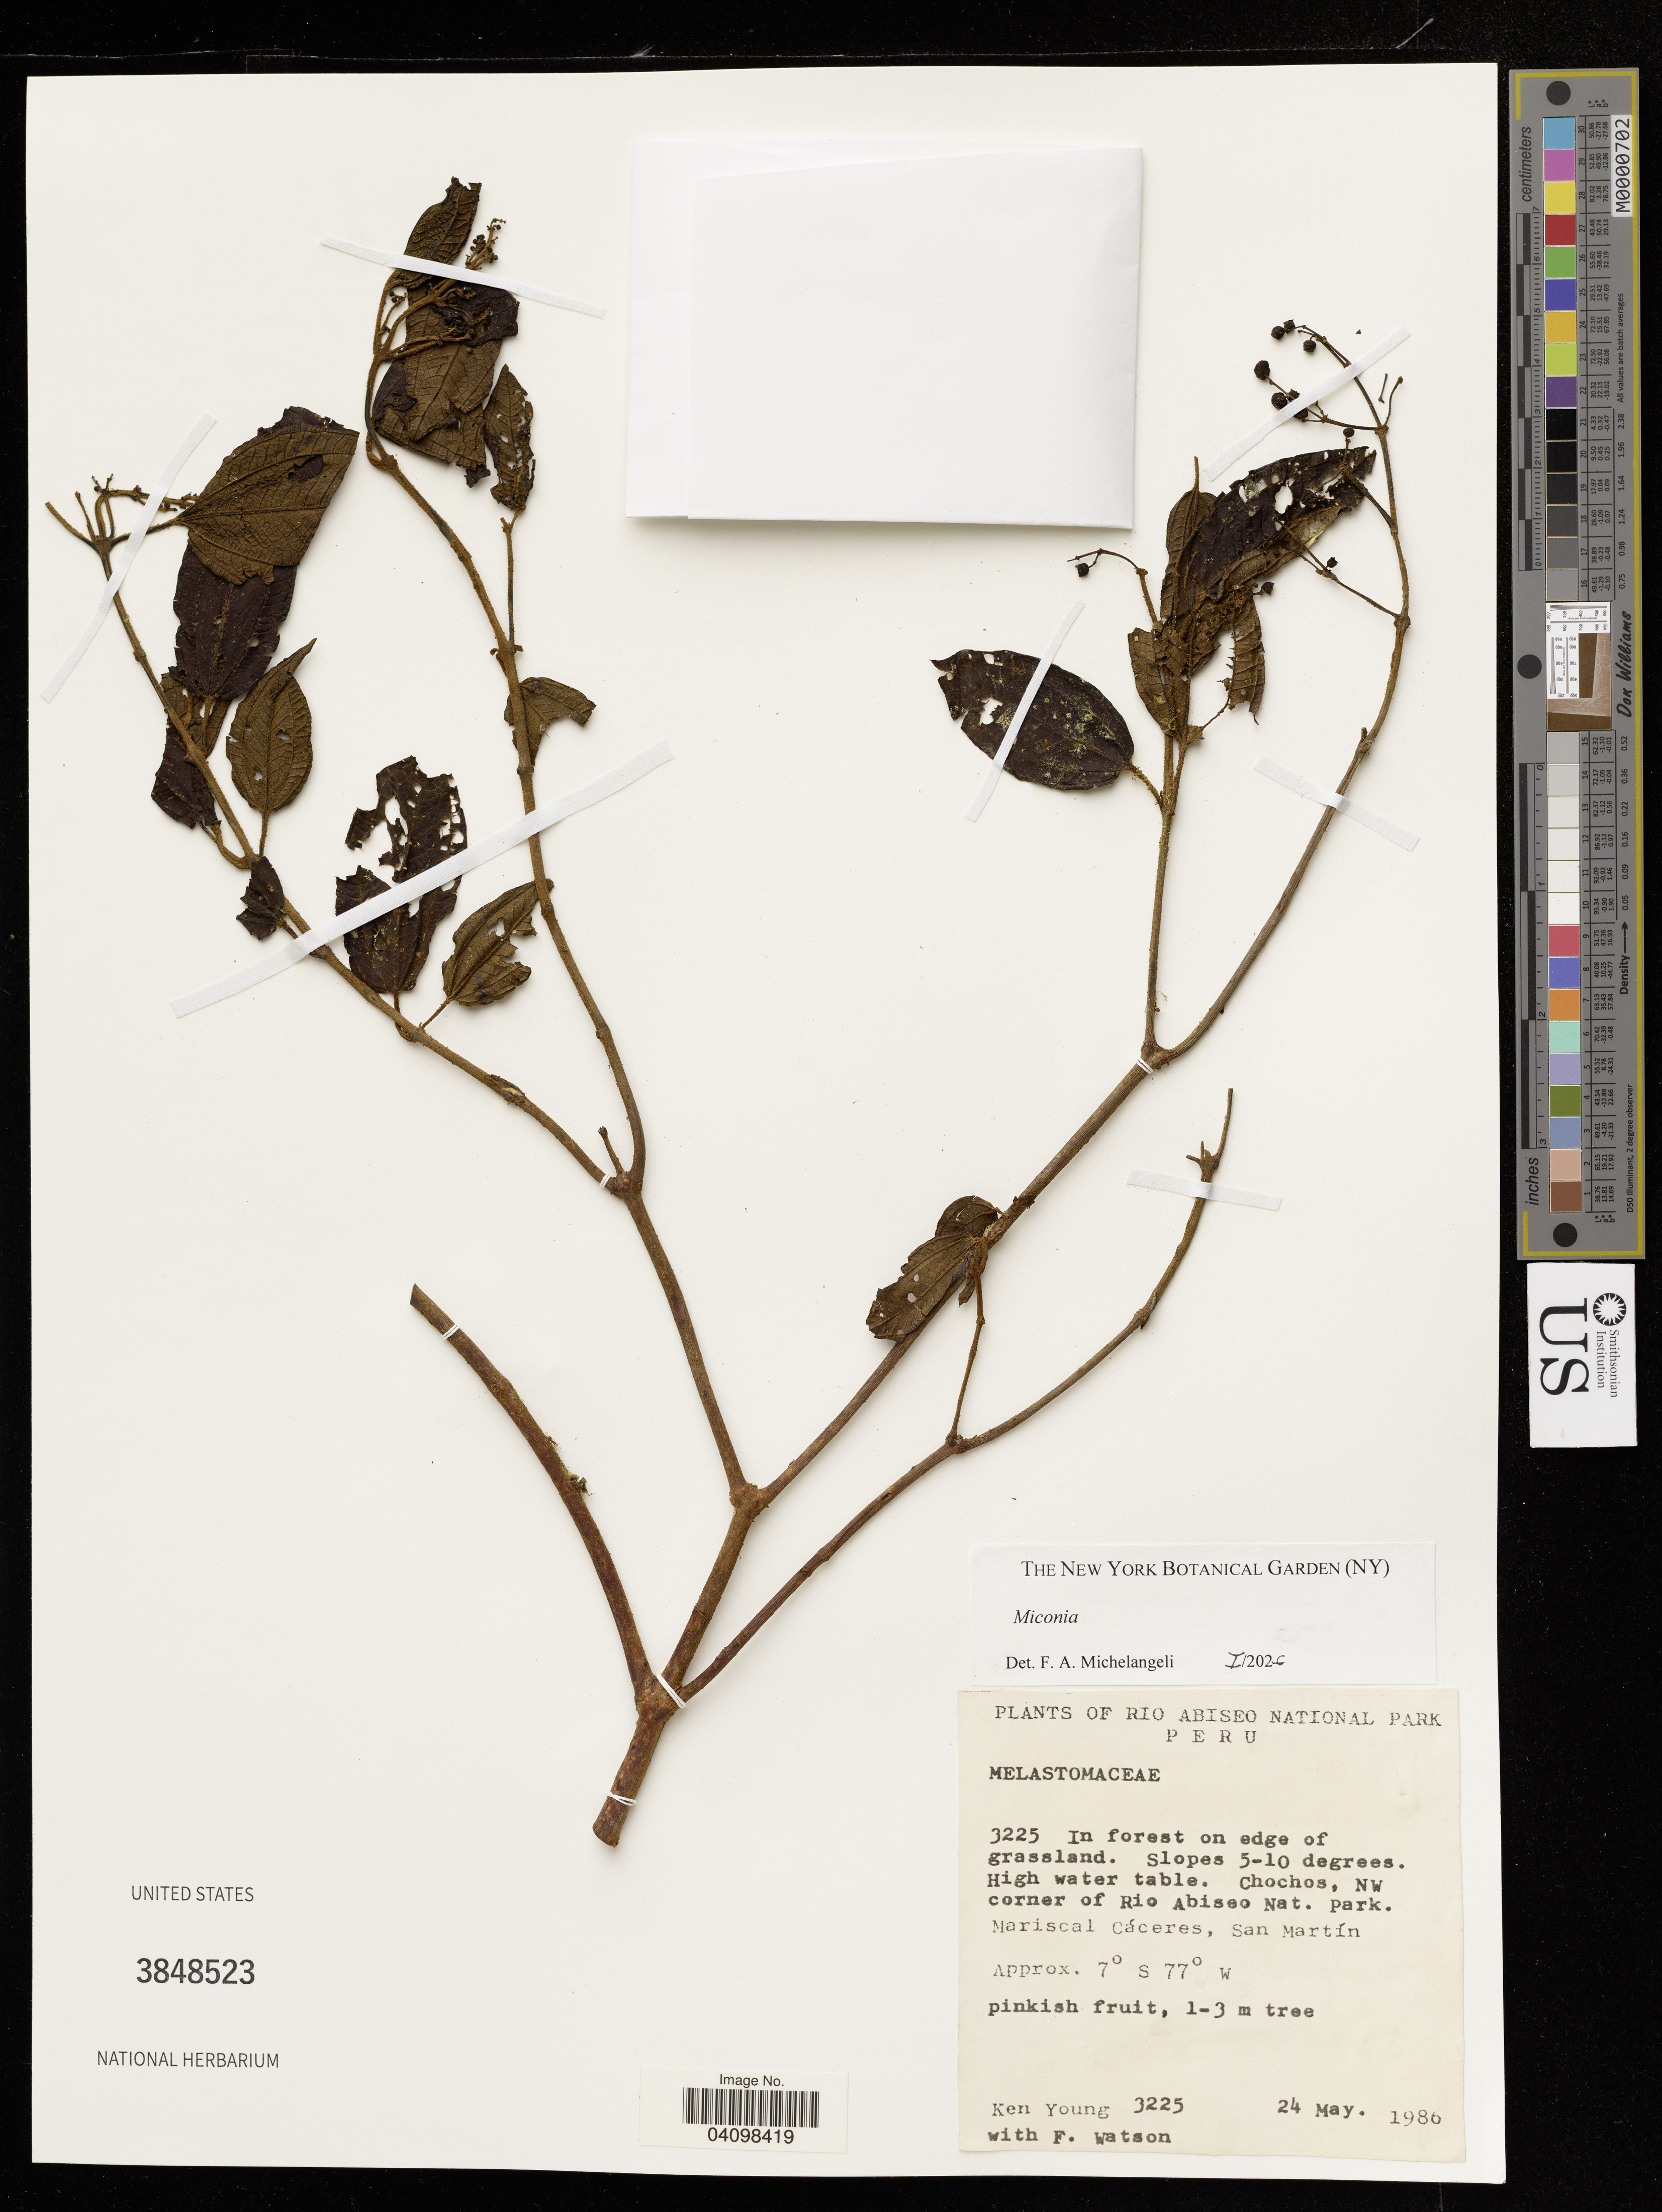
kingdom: Plantae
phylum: Tracheophyta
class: Magnoliopsida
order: Myrtales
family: Melastomataceae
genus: Miconia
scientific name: Miconia sp.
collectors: K. Young & F. Watson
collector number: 3225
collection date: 1986-05-24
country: Peru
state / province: San Martin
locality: In forest on edge of grassland, Slopes 5-10 degrees, High water table, Chochos, NW corner of Rio Abiseo Nat. park, Mariscal Cáceres.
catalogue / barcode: US 3848523